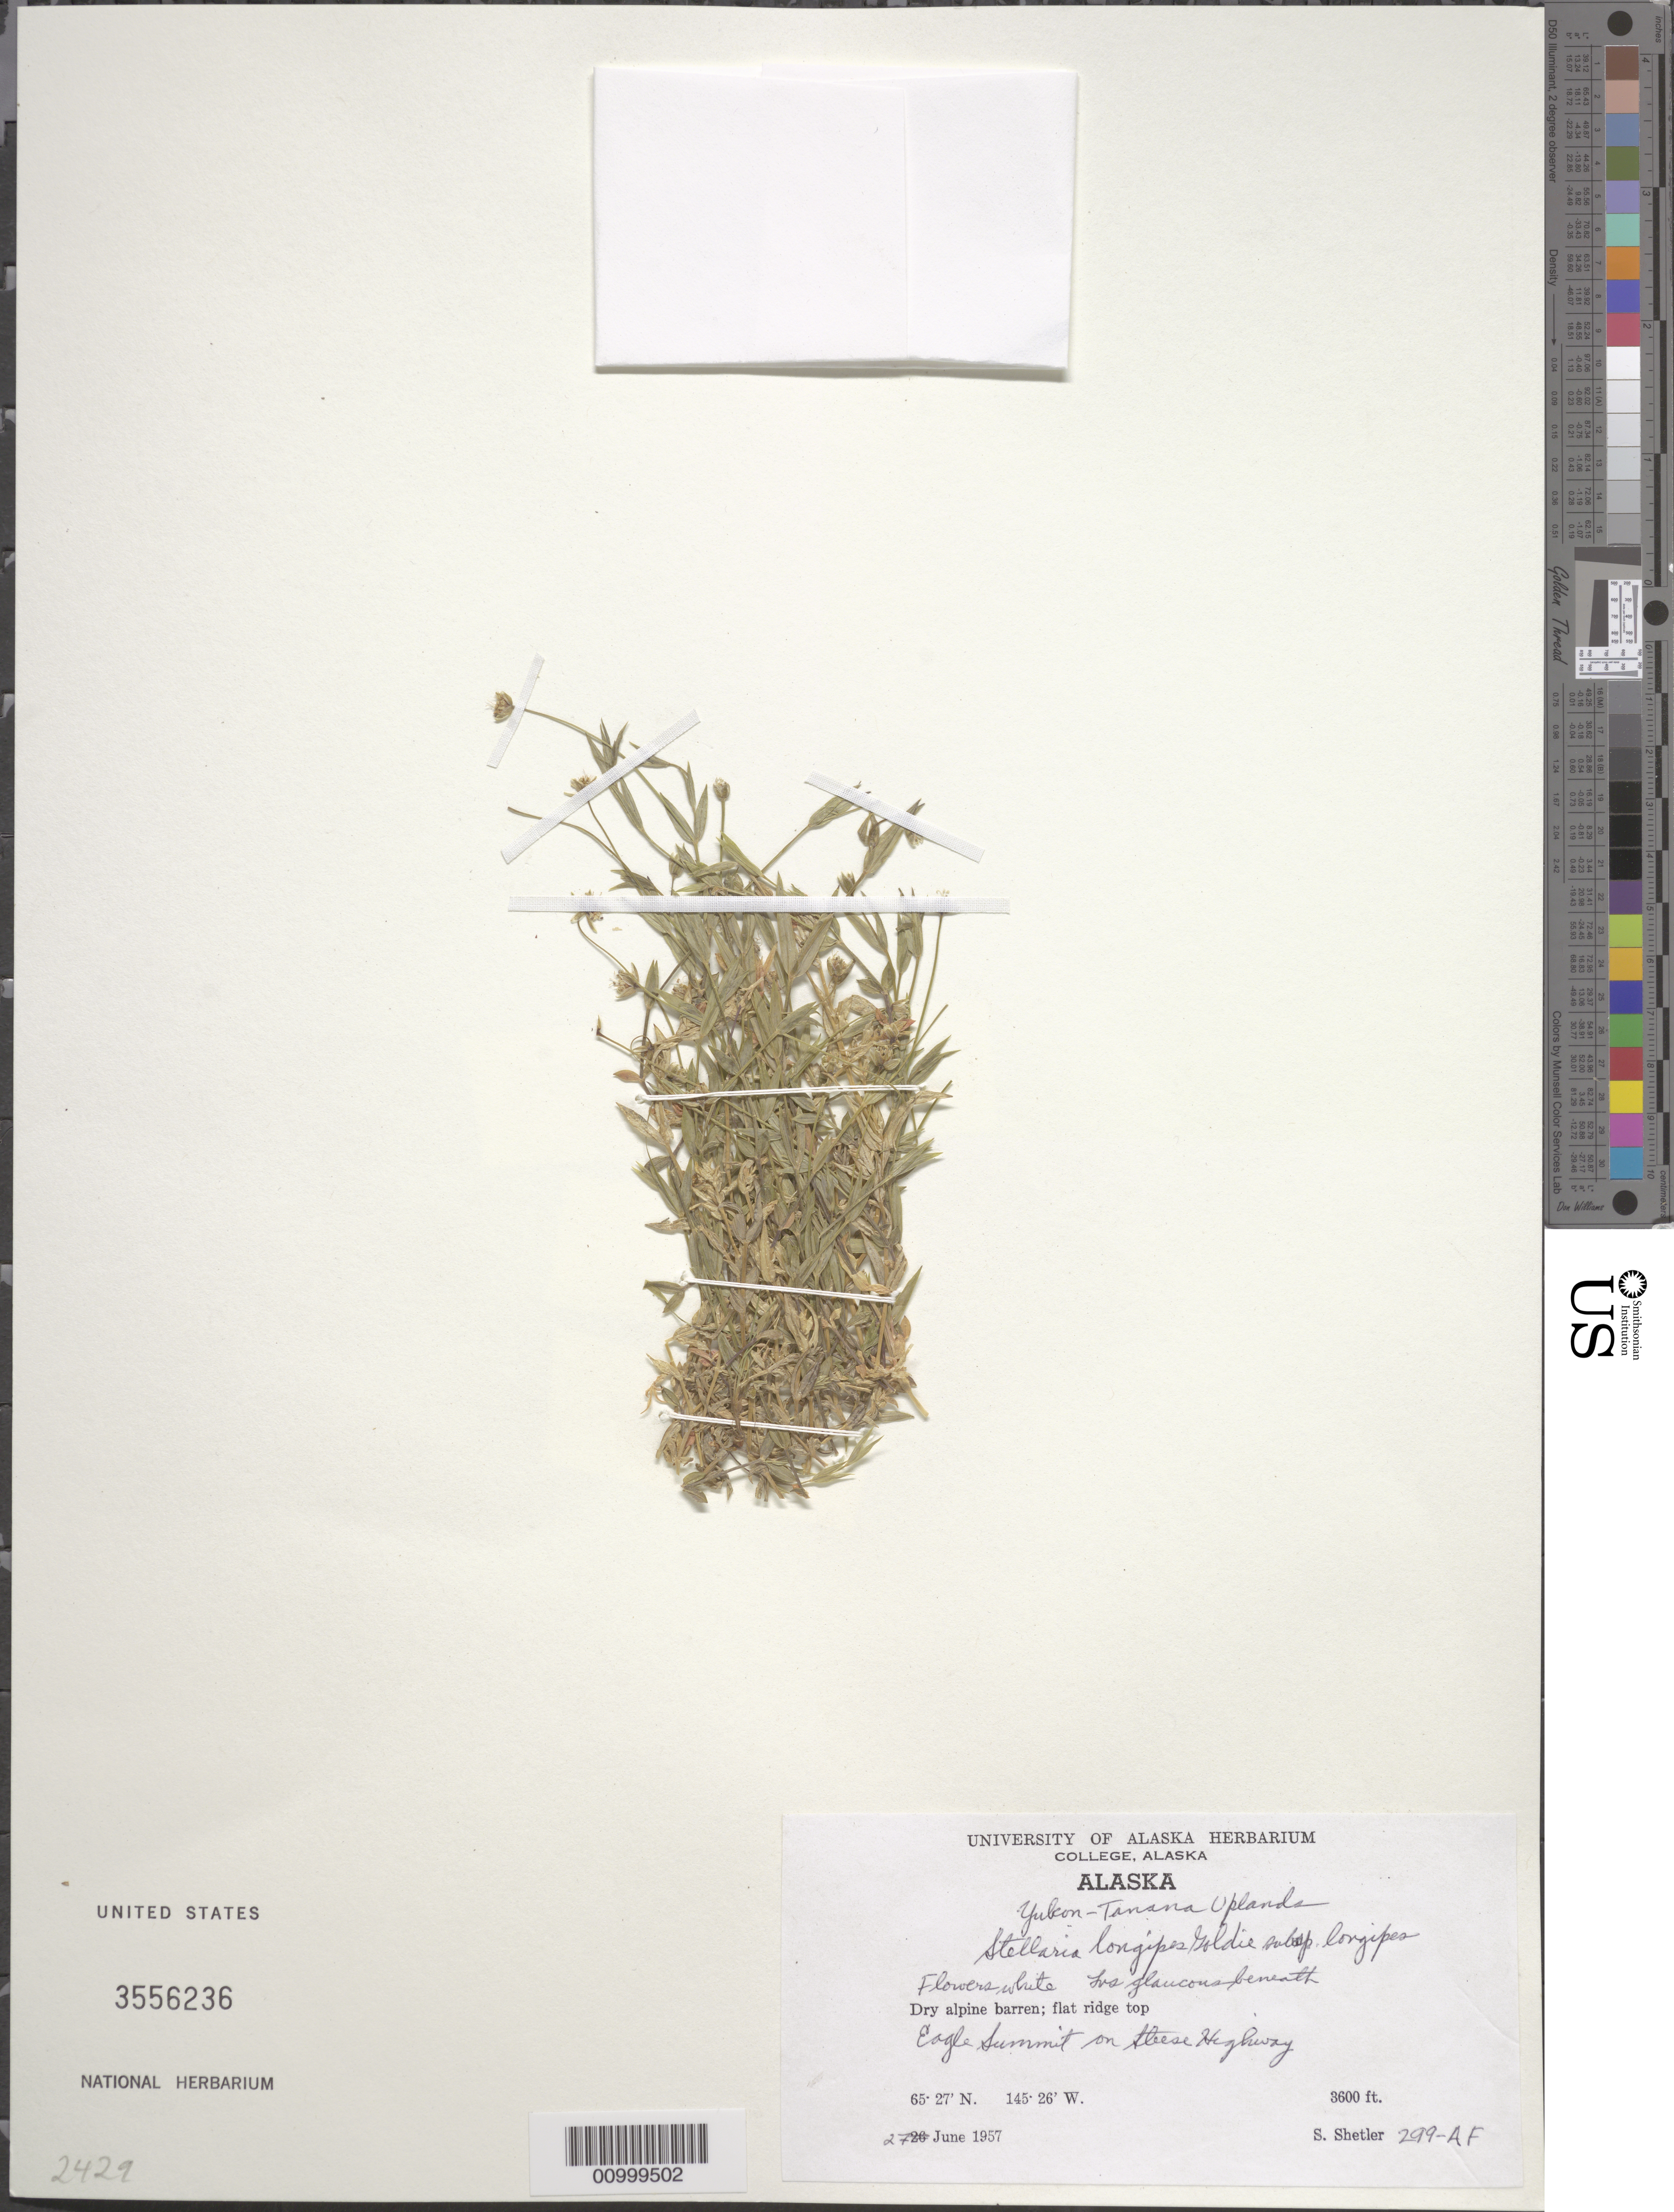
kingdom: Plantae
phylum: Tracheophyta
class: Magnoliopsida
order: Caryophyllales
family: Caryophyllaceae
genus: Stellaria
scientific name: Stellaria longipes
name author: Goldie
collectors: S. Shetler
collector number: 299-AF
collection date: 1957-06-27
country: United States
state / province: Alaska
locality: Yukon-Tanana Uplands. Eagle Summit on Steese Highway.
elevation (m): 1097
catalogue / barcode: US 3556236